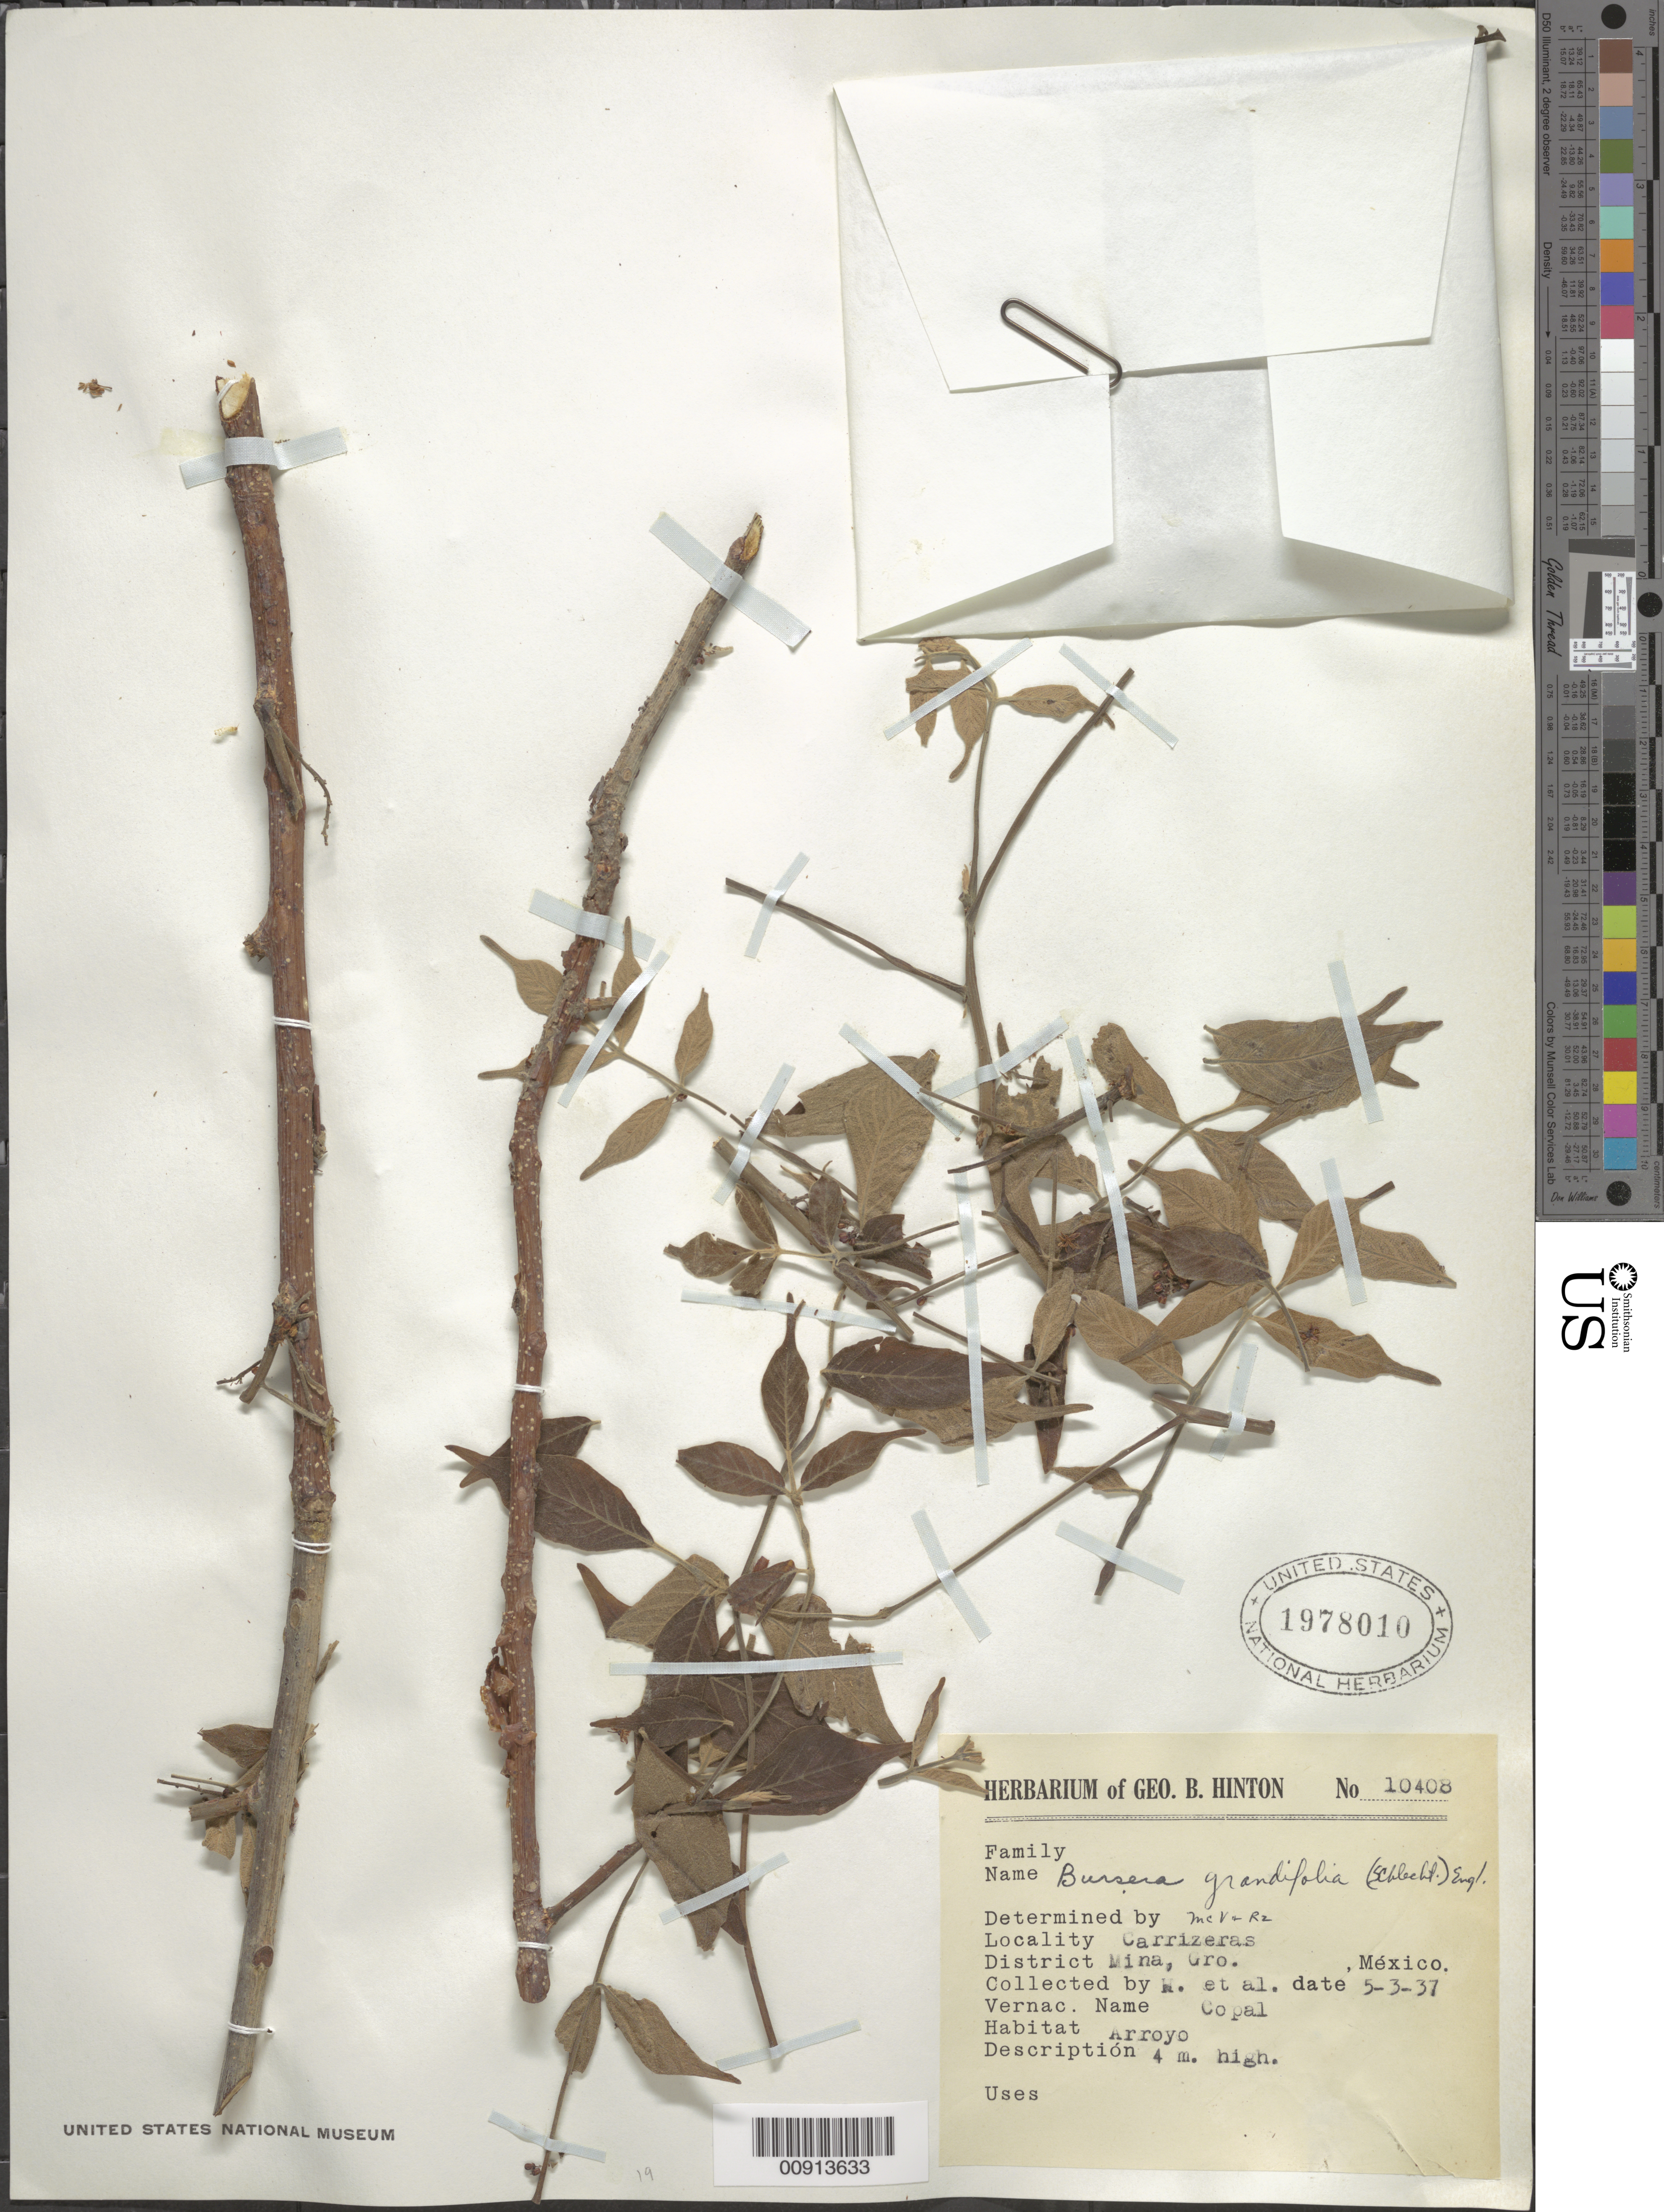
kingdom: Plantae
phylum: Tracheophyta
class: Magnoliopsida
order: Sapindales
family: Burseraceae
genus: Bursera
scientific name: Bursera grandifolia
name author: (Schltdl.) Engl.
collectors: G. B. Hinton & et al.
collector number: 10408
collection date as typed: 03 May 1937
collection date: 1937-05-03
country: Mexico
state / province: Guerrero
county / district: Mina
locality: Carrizeras, District Mina, Guerrero.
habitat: Arroyo.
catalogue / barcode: US 1978010